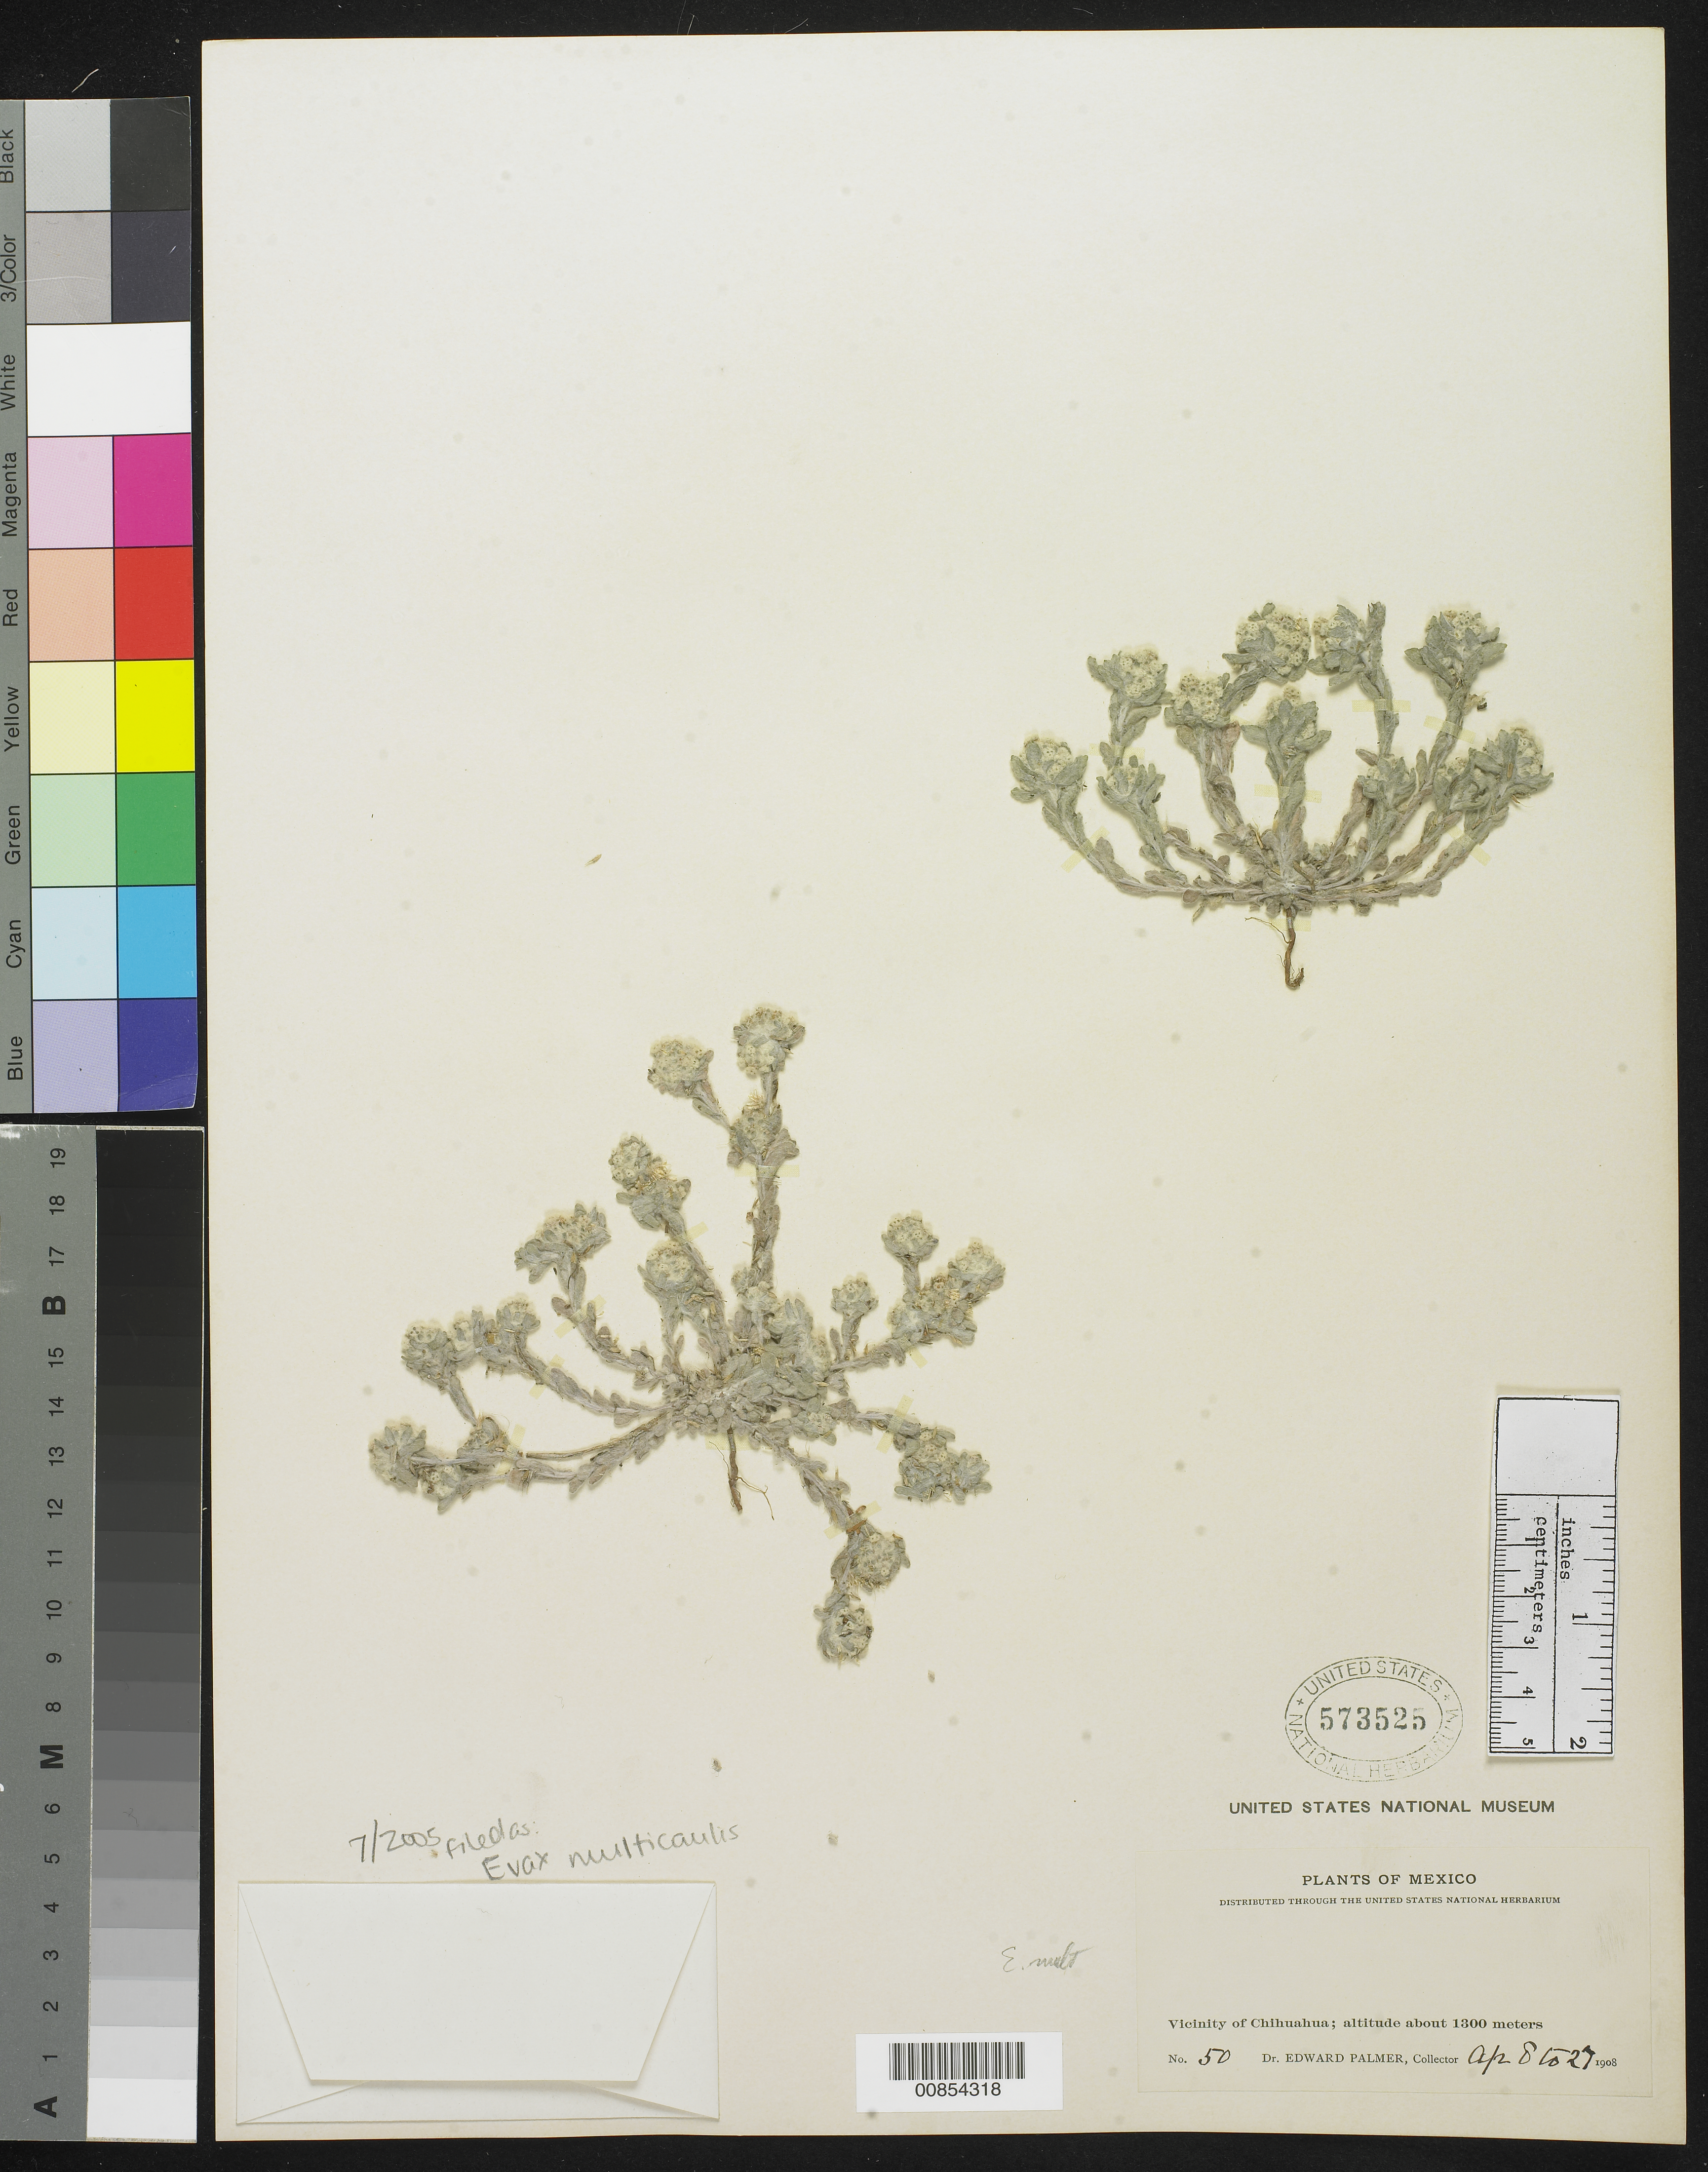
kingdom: Plantae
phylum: Tracheophyta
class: Magnoliopsida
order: Asterales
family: Asteraceae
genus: Evax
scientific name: Evax multicaulis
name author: DC.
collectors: E. Palmer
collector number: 50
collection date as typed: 08 Apr 1908 to 27 Apr 1908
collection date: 1908-04-08/1908-04-27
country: Mexico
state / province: Chihuahua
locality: Vicinity of Chihuahua.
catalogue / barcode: US 573525